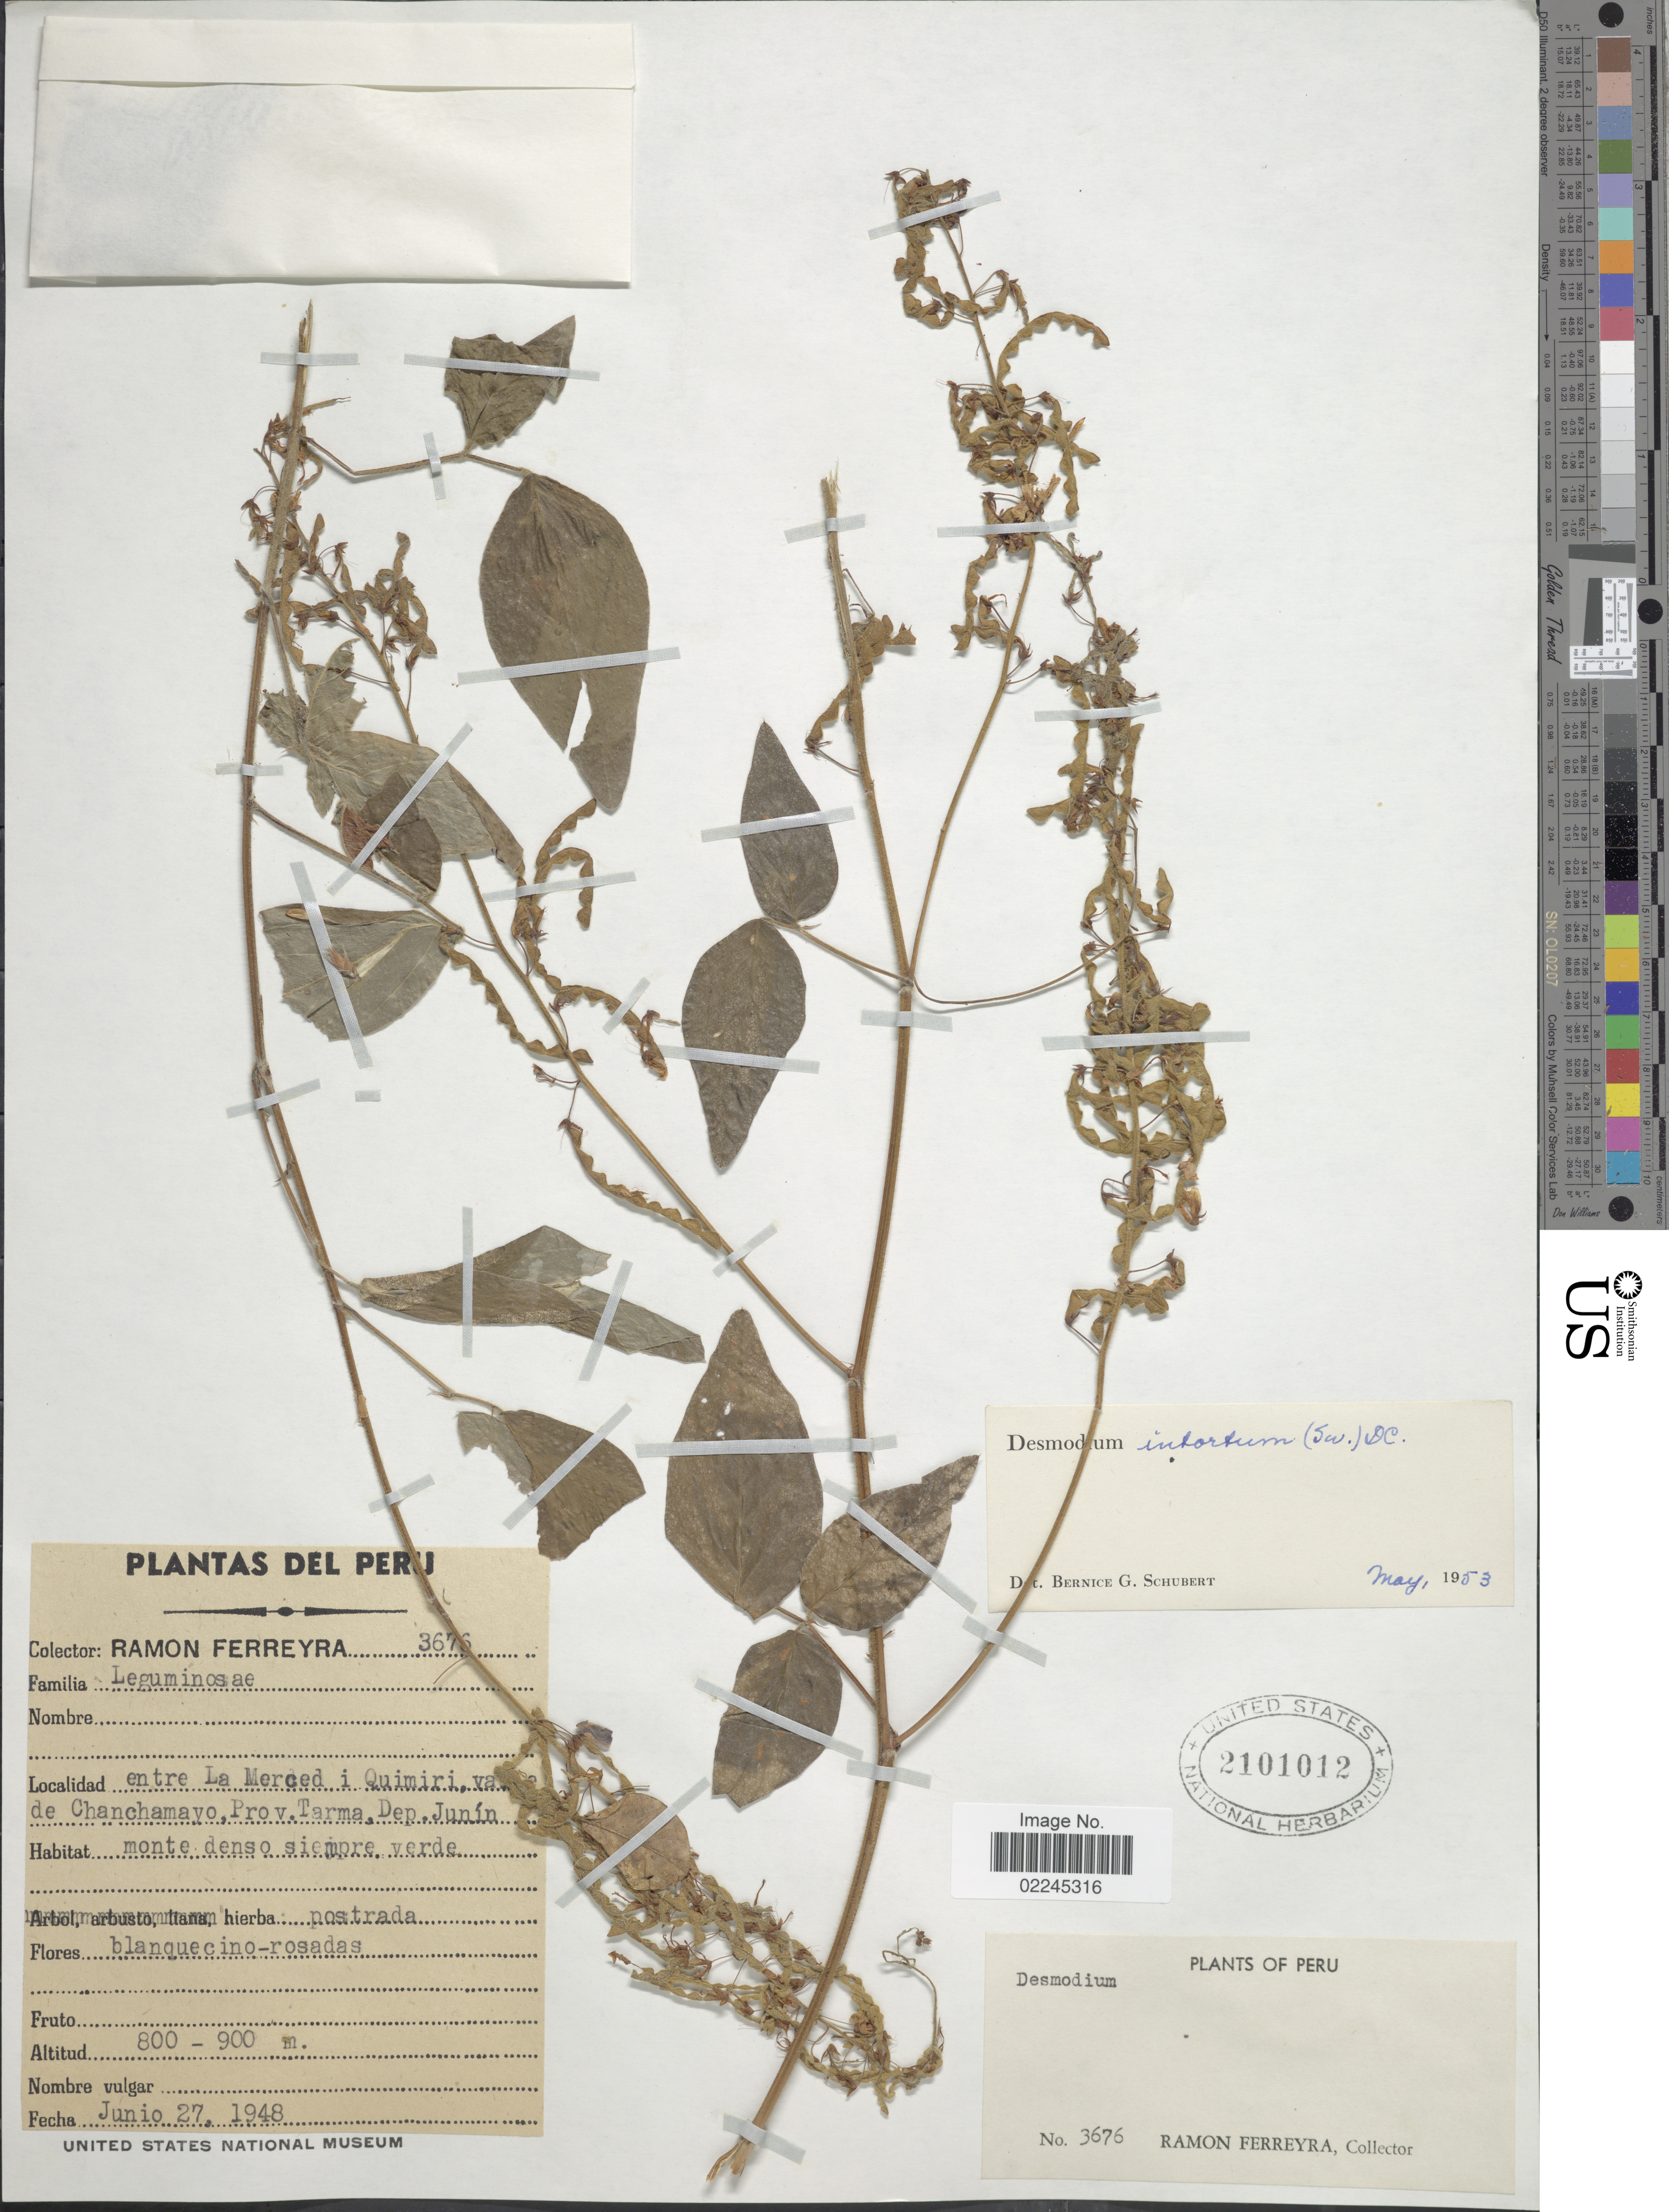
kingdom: Plantae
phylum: Tracheophyta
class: Magnoliopsida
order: Fabales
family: Fabaceae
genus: Desmodium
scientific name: Desmodium intortum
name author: (Mill.) Urb.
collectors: R. A. Ferreyra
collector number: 3676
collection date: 1948-06-27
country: Peru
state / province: Junín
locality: Entre La Merced i Quimiri, valle de Chanchamayo, Prov. Tarma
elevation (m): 800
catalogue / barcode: US 2101012